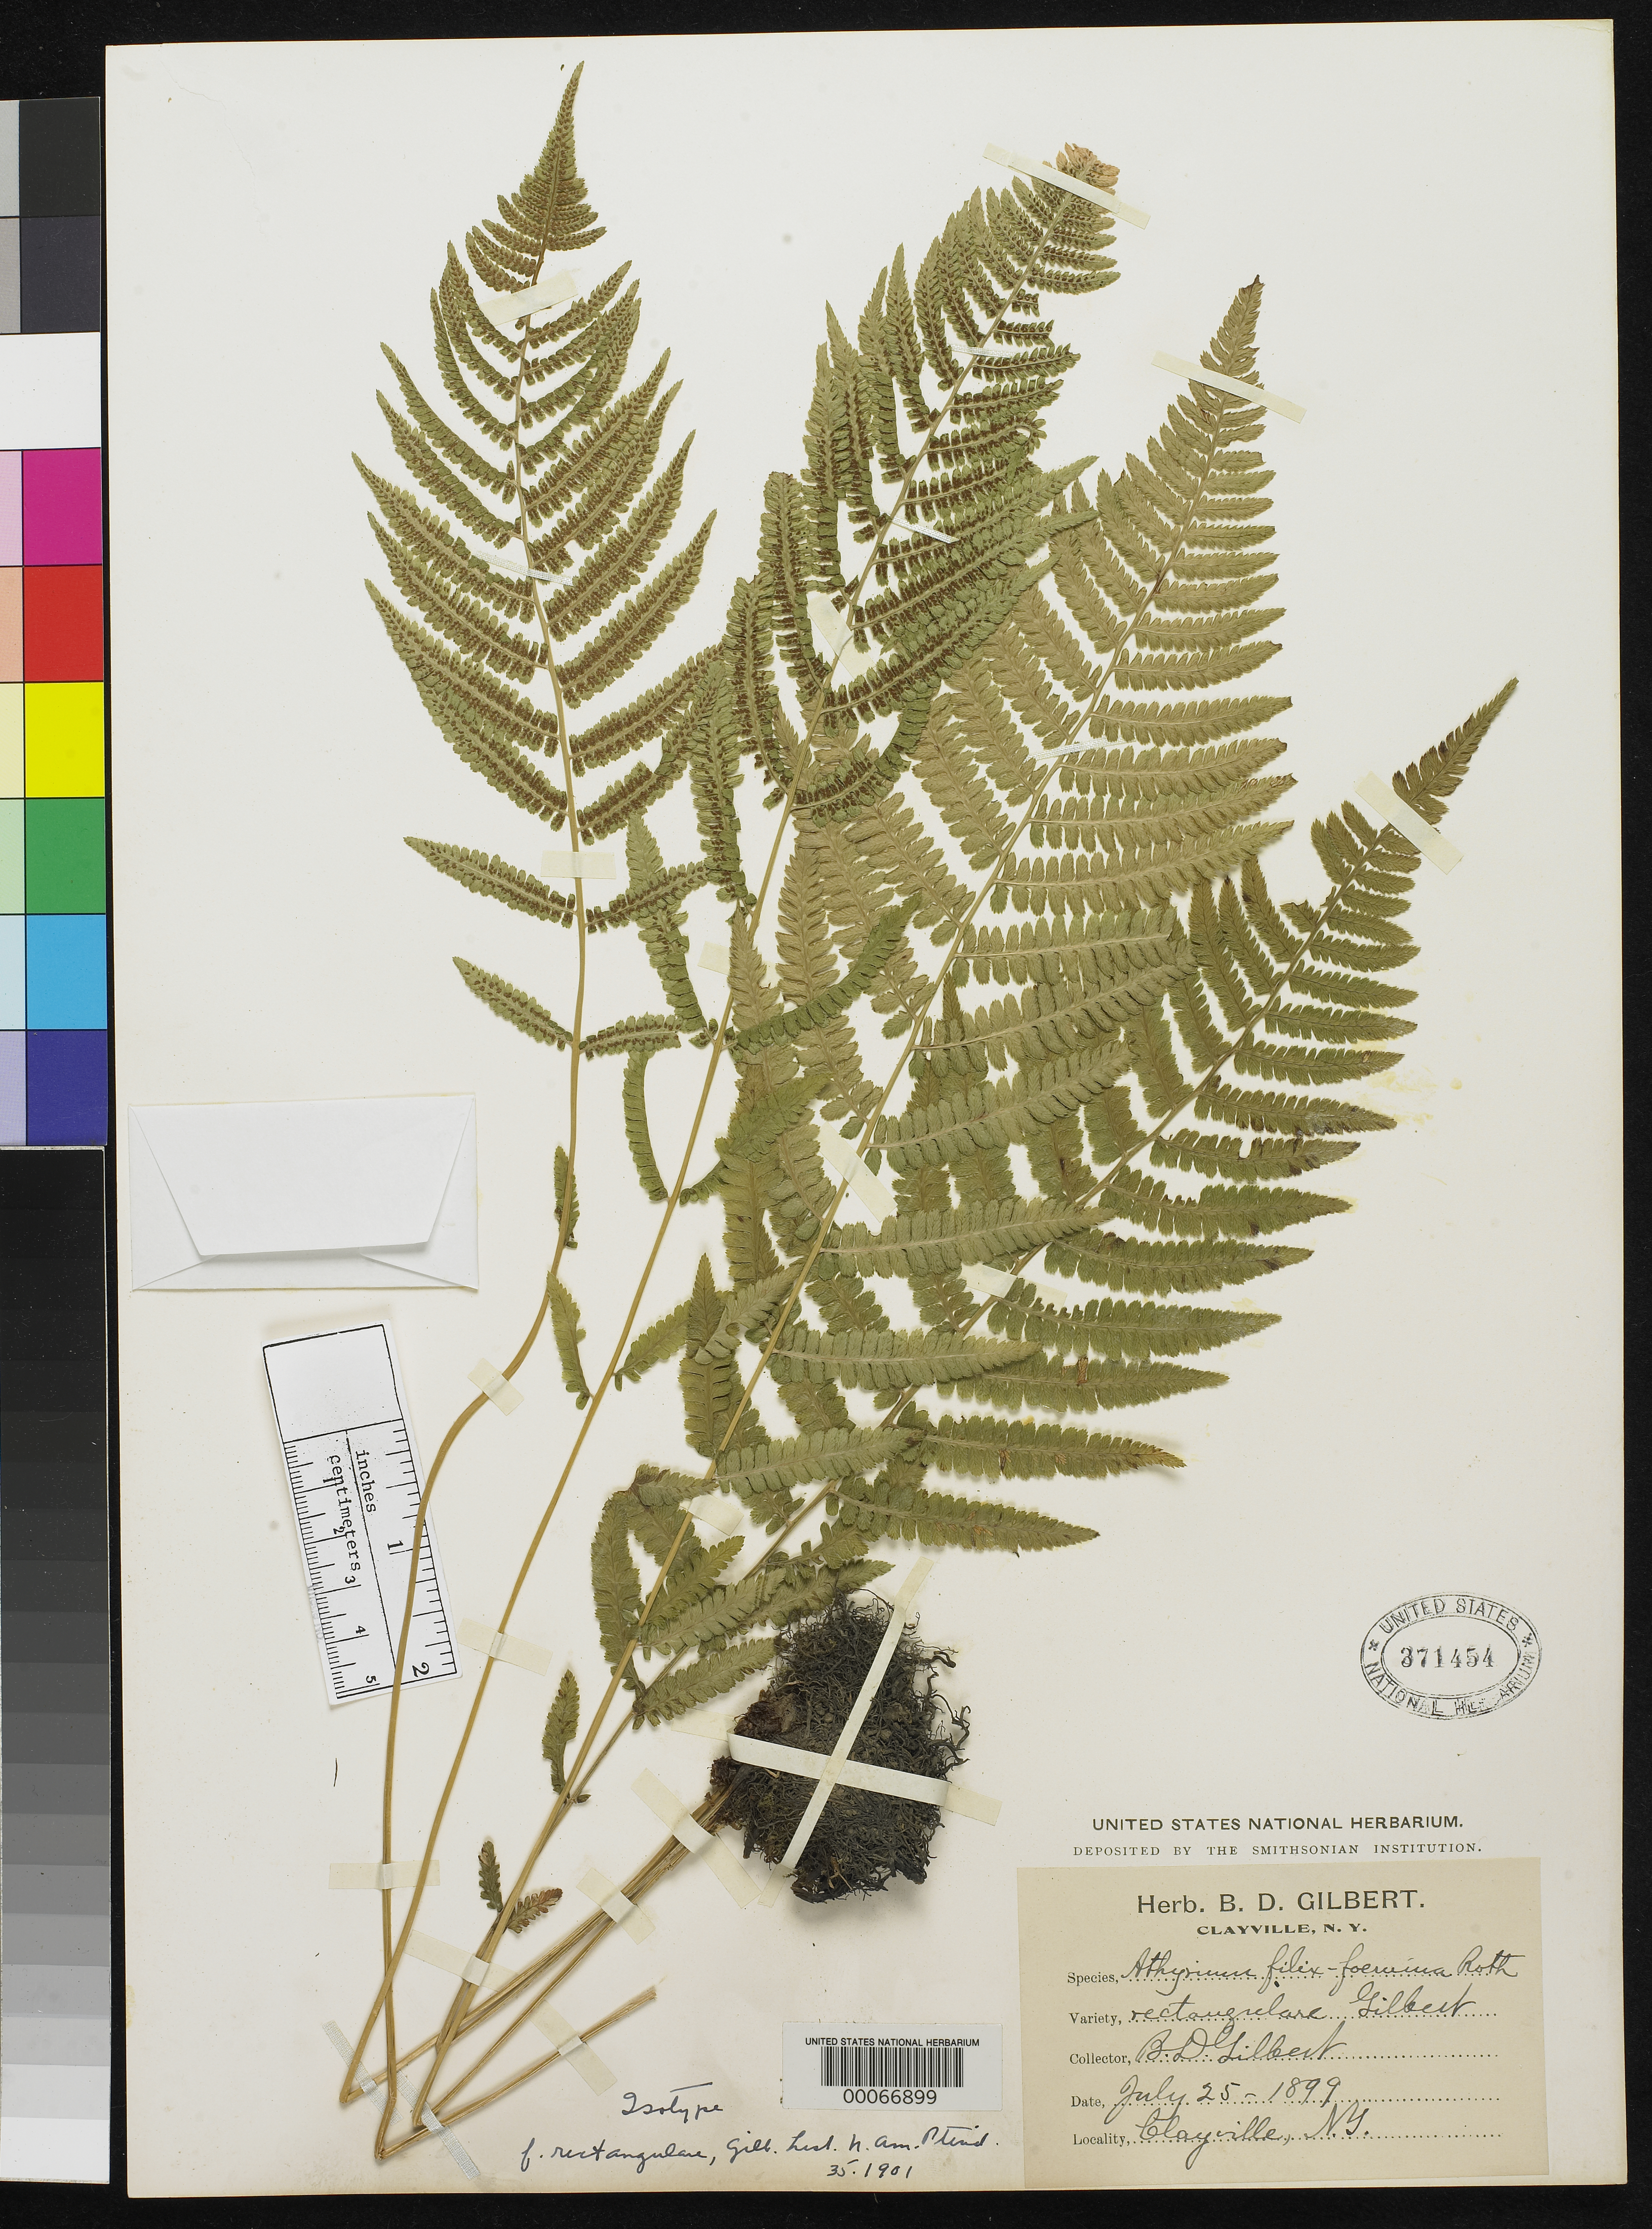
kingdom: Plantae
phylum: Tracheophyta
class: Polypodiopsida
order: Polypodiales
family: Athyriaceae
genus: Athyrium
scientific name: Athyrium filix-femina f. rectangulare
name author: Gilbert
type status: Isotype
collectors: B. Gilbert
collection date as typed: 25 Jul 1899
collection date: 1899-07-25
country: United States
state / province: New York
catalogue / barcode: US 371454